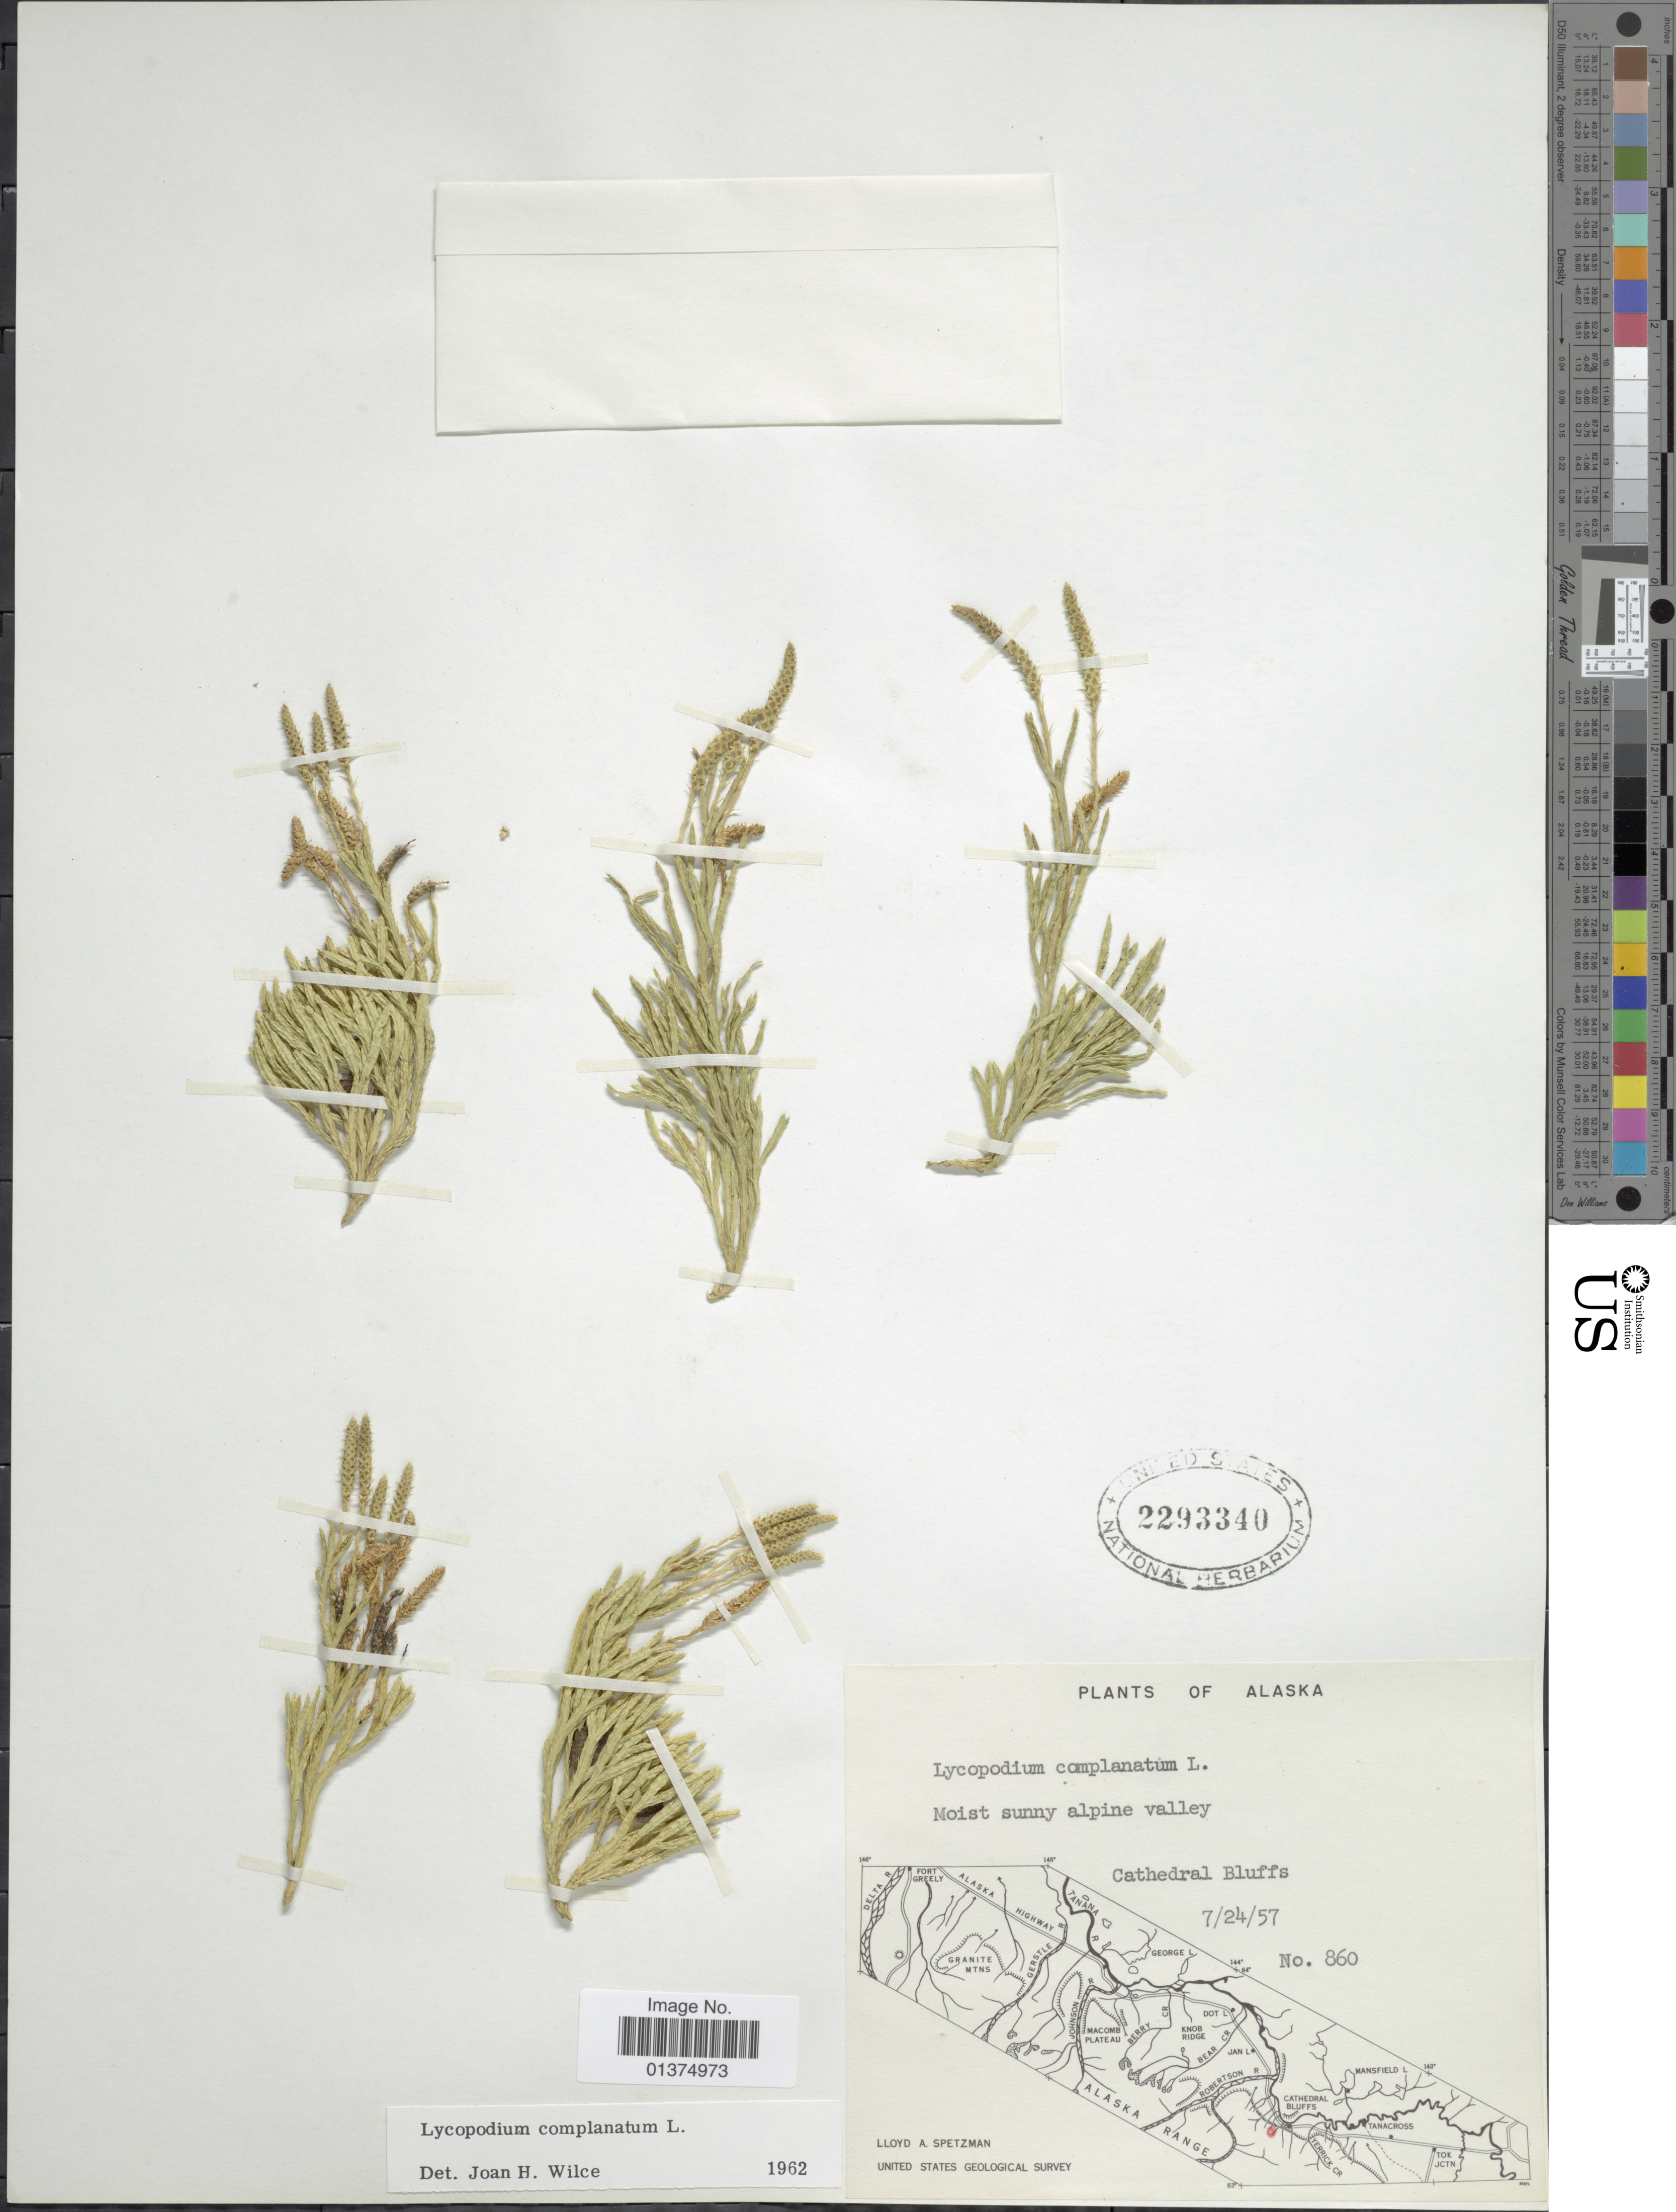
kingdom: Plantae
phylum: Tracheophyta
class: Lycopodiopsida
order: Lycopodiales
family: Lycopodiaceae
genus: Diphasiastrum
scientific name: Diphasiastrum complanatum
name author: (L.) Holub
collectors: L. Spetzman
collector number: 860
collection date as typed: Transcribed d/m/y: 24/7/57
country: United States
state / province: Alaska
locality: Cathedral Bluffs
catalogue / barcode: US 2293340